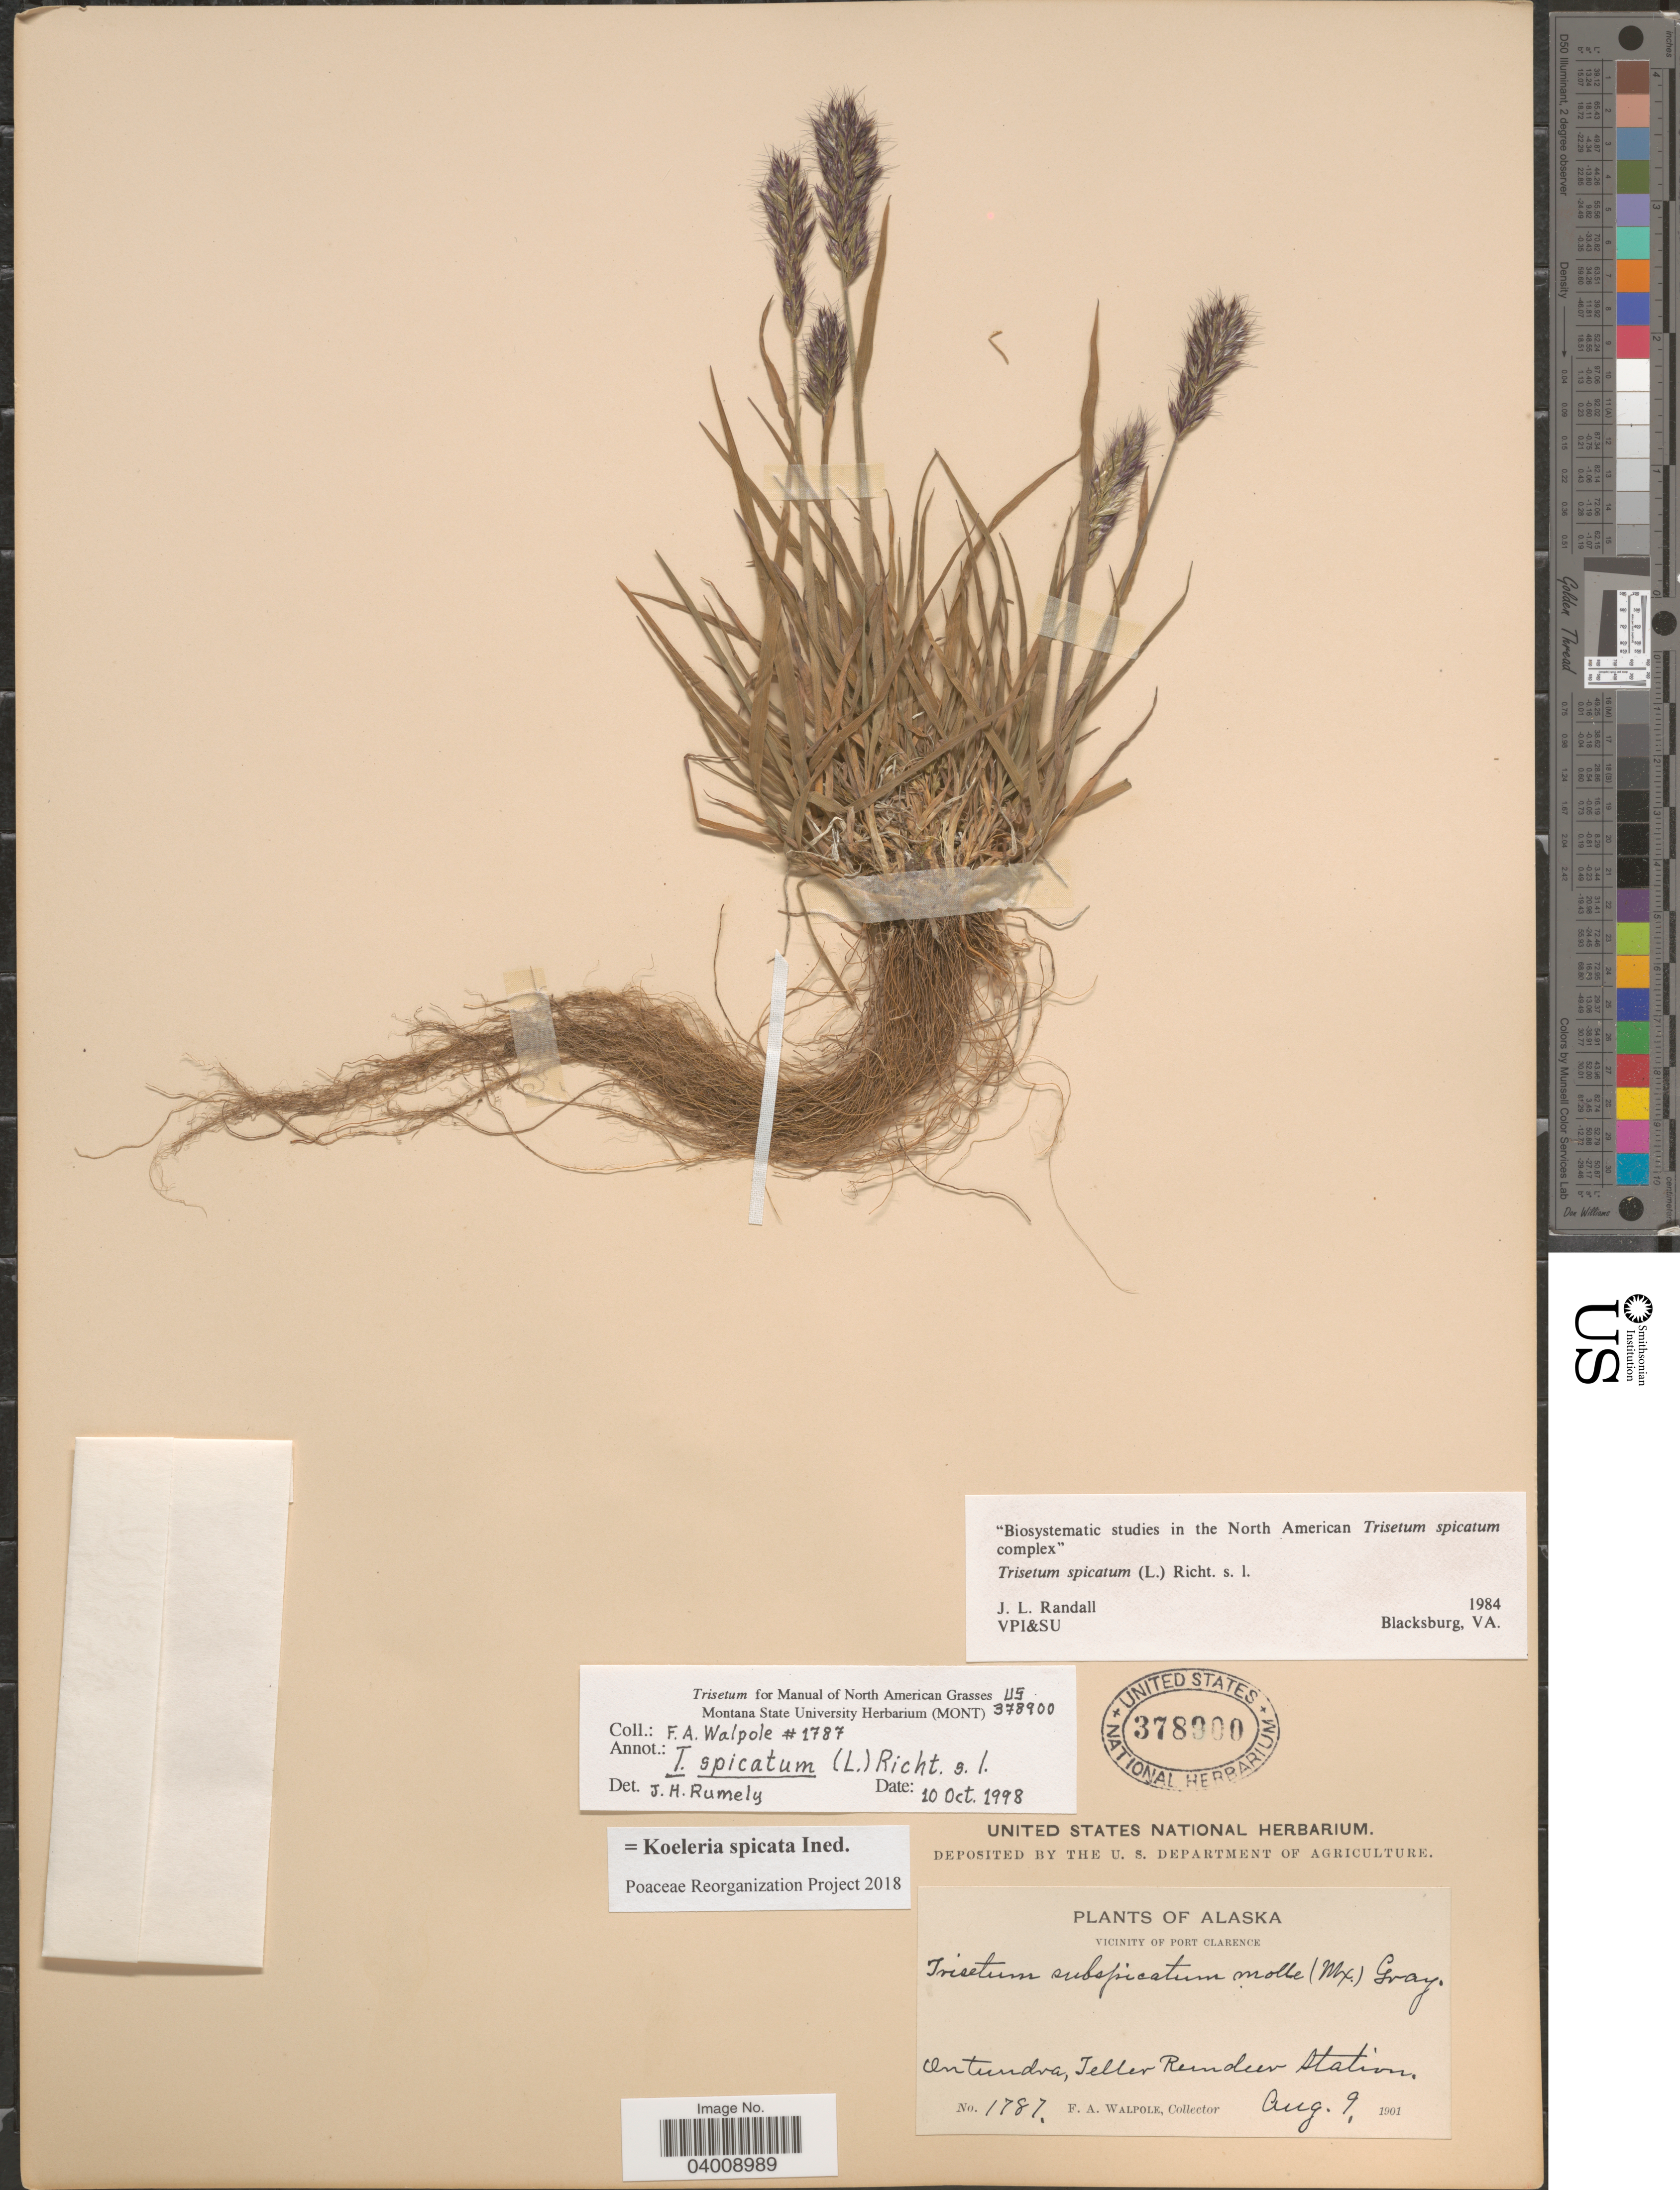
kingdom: Plantae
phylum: Tracheophyta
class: Liliopsida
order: Poales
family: Poaceae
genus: Koeleria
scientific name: Koeleria spicata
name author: (L.) Barberá et al.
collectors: F. Walpole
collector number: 1787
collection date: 1901-08-09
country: United States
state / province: Alaska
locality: Vicinity of Fort Clarence. On tundra, Teller Reindeer Station.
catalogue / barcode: US 378900